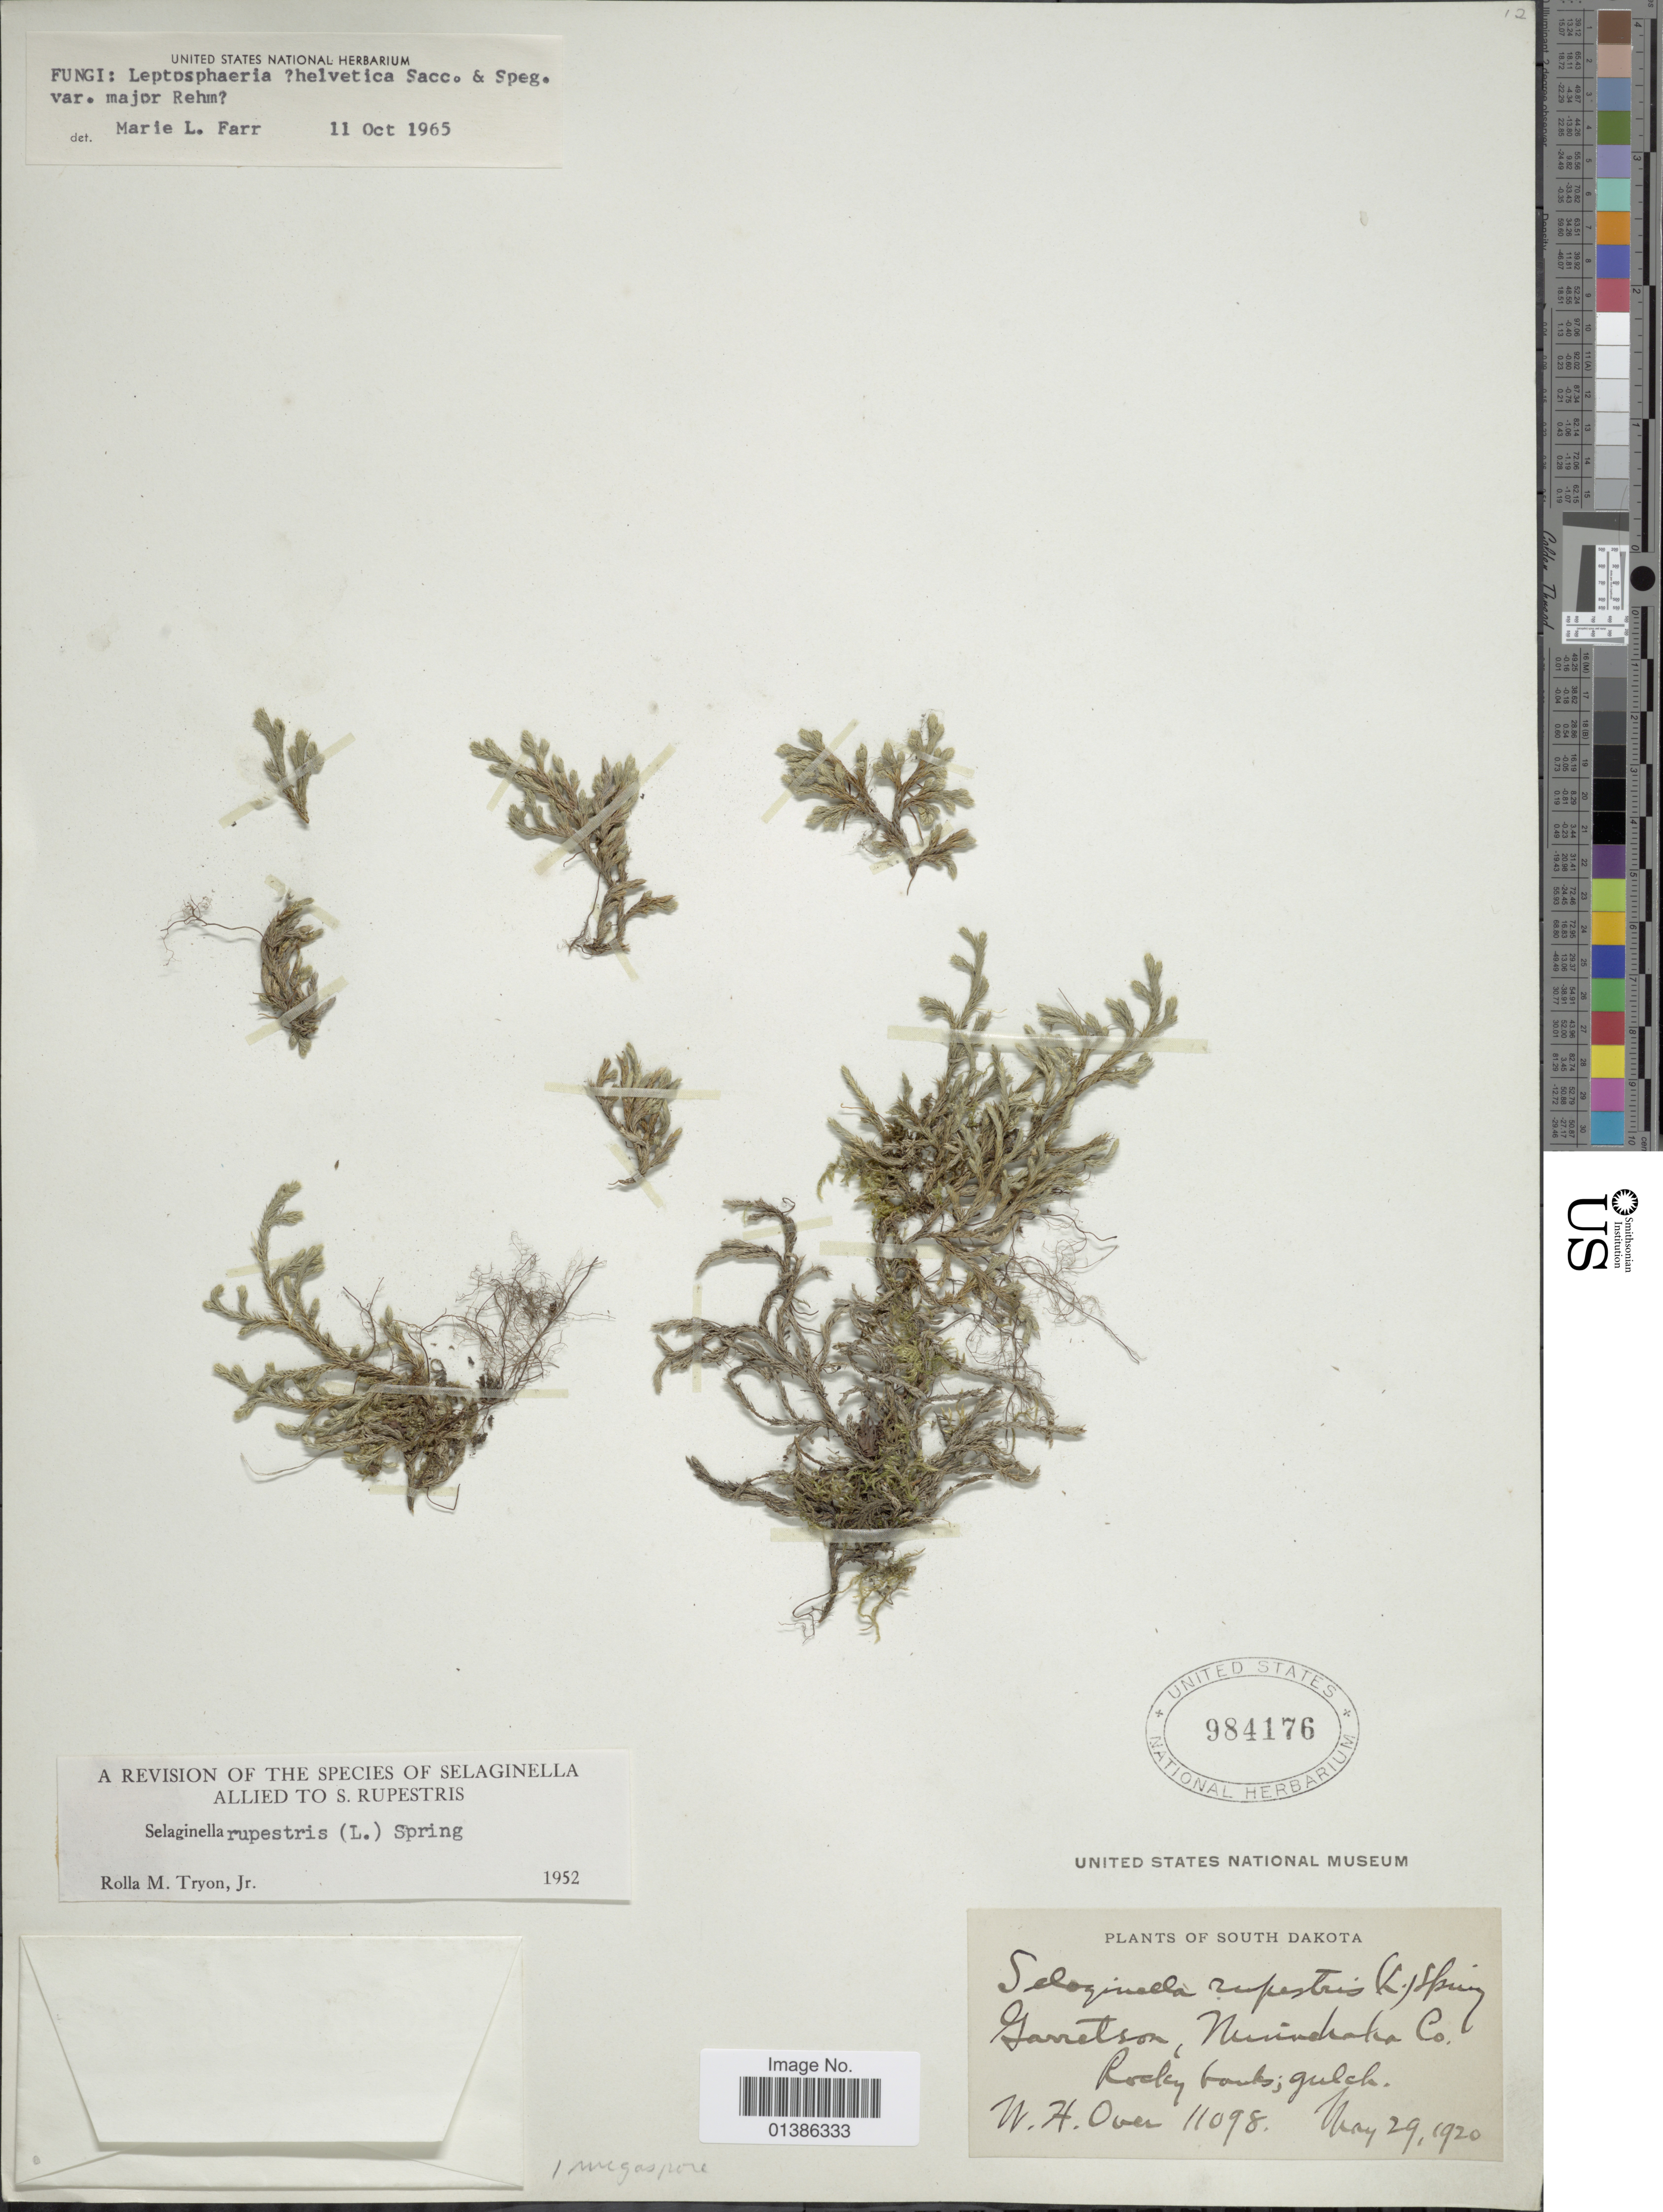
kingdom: Plantae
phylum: Tracheophyta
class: Lycopodiopsida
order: Selaginellales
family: Selaginellaceae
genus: Selaginella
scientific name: Selaginella rupestris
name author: (L.) Spring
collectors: W. Over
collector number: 11098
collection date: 1920-05-29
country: United States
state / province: South Dakota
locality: Garretson, Minnehaha Co.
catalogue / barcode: US 984176